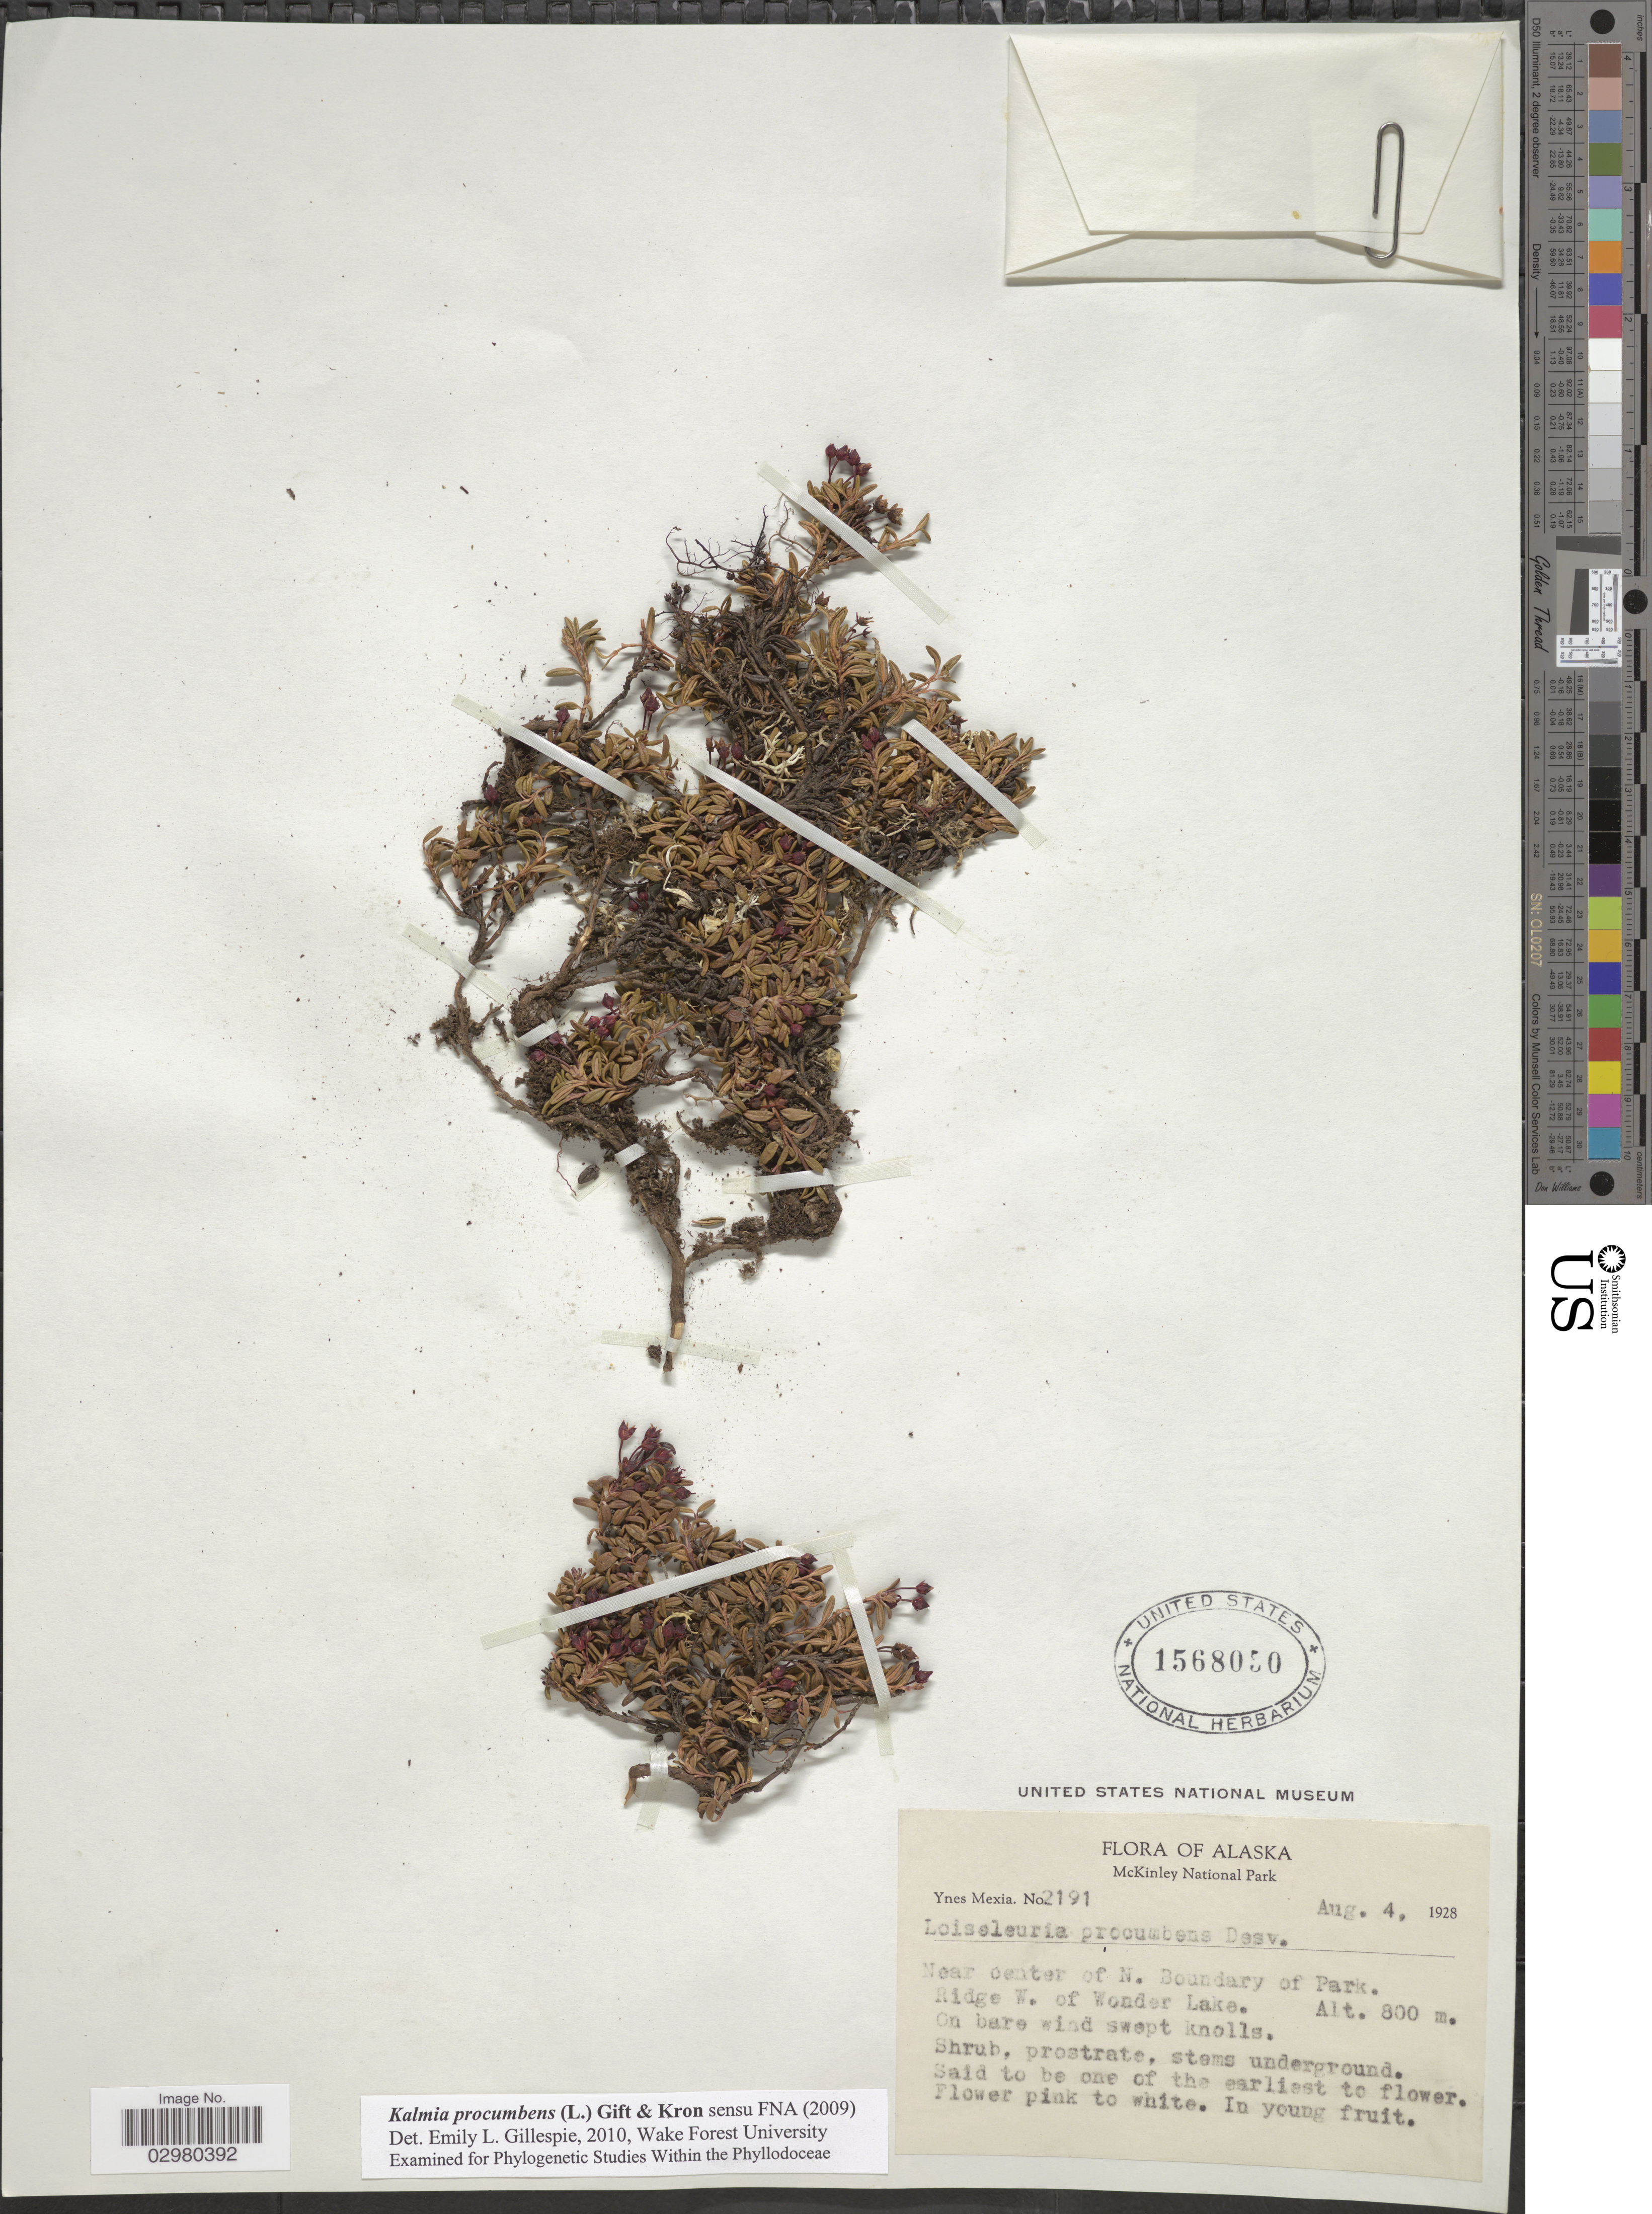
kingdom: Plantae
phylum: Tracheophyta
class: Magnoliopsida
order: Ericales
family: Ericaceae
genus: Loiseleuria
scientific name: Loiseleuria procumbens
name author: (L.) Desv.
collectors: Y. Mexia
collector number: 2191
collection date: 1928-08-04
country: United States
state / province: Alaska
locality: McKinley National Park. Near center of N. Boundary of Park. Ridge W. of Wonder Lake.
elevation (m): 800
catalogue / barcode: US 1568050